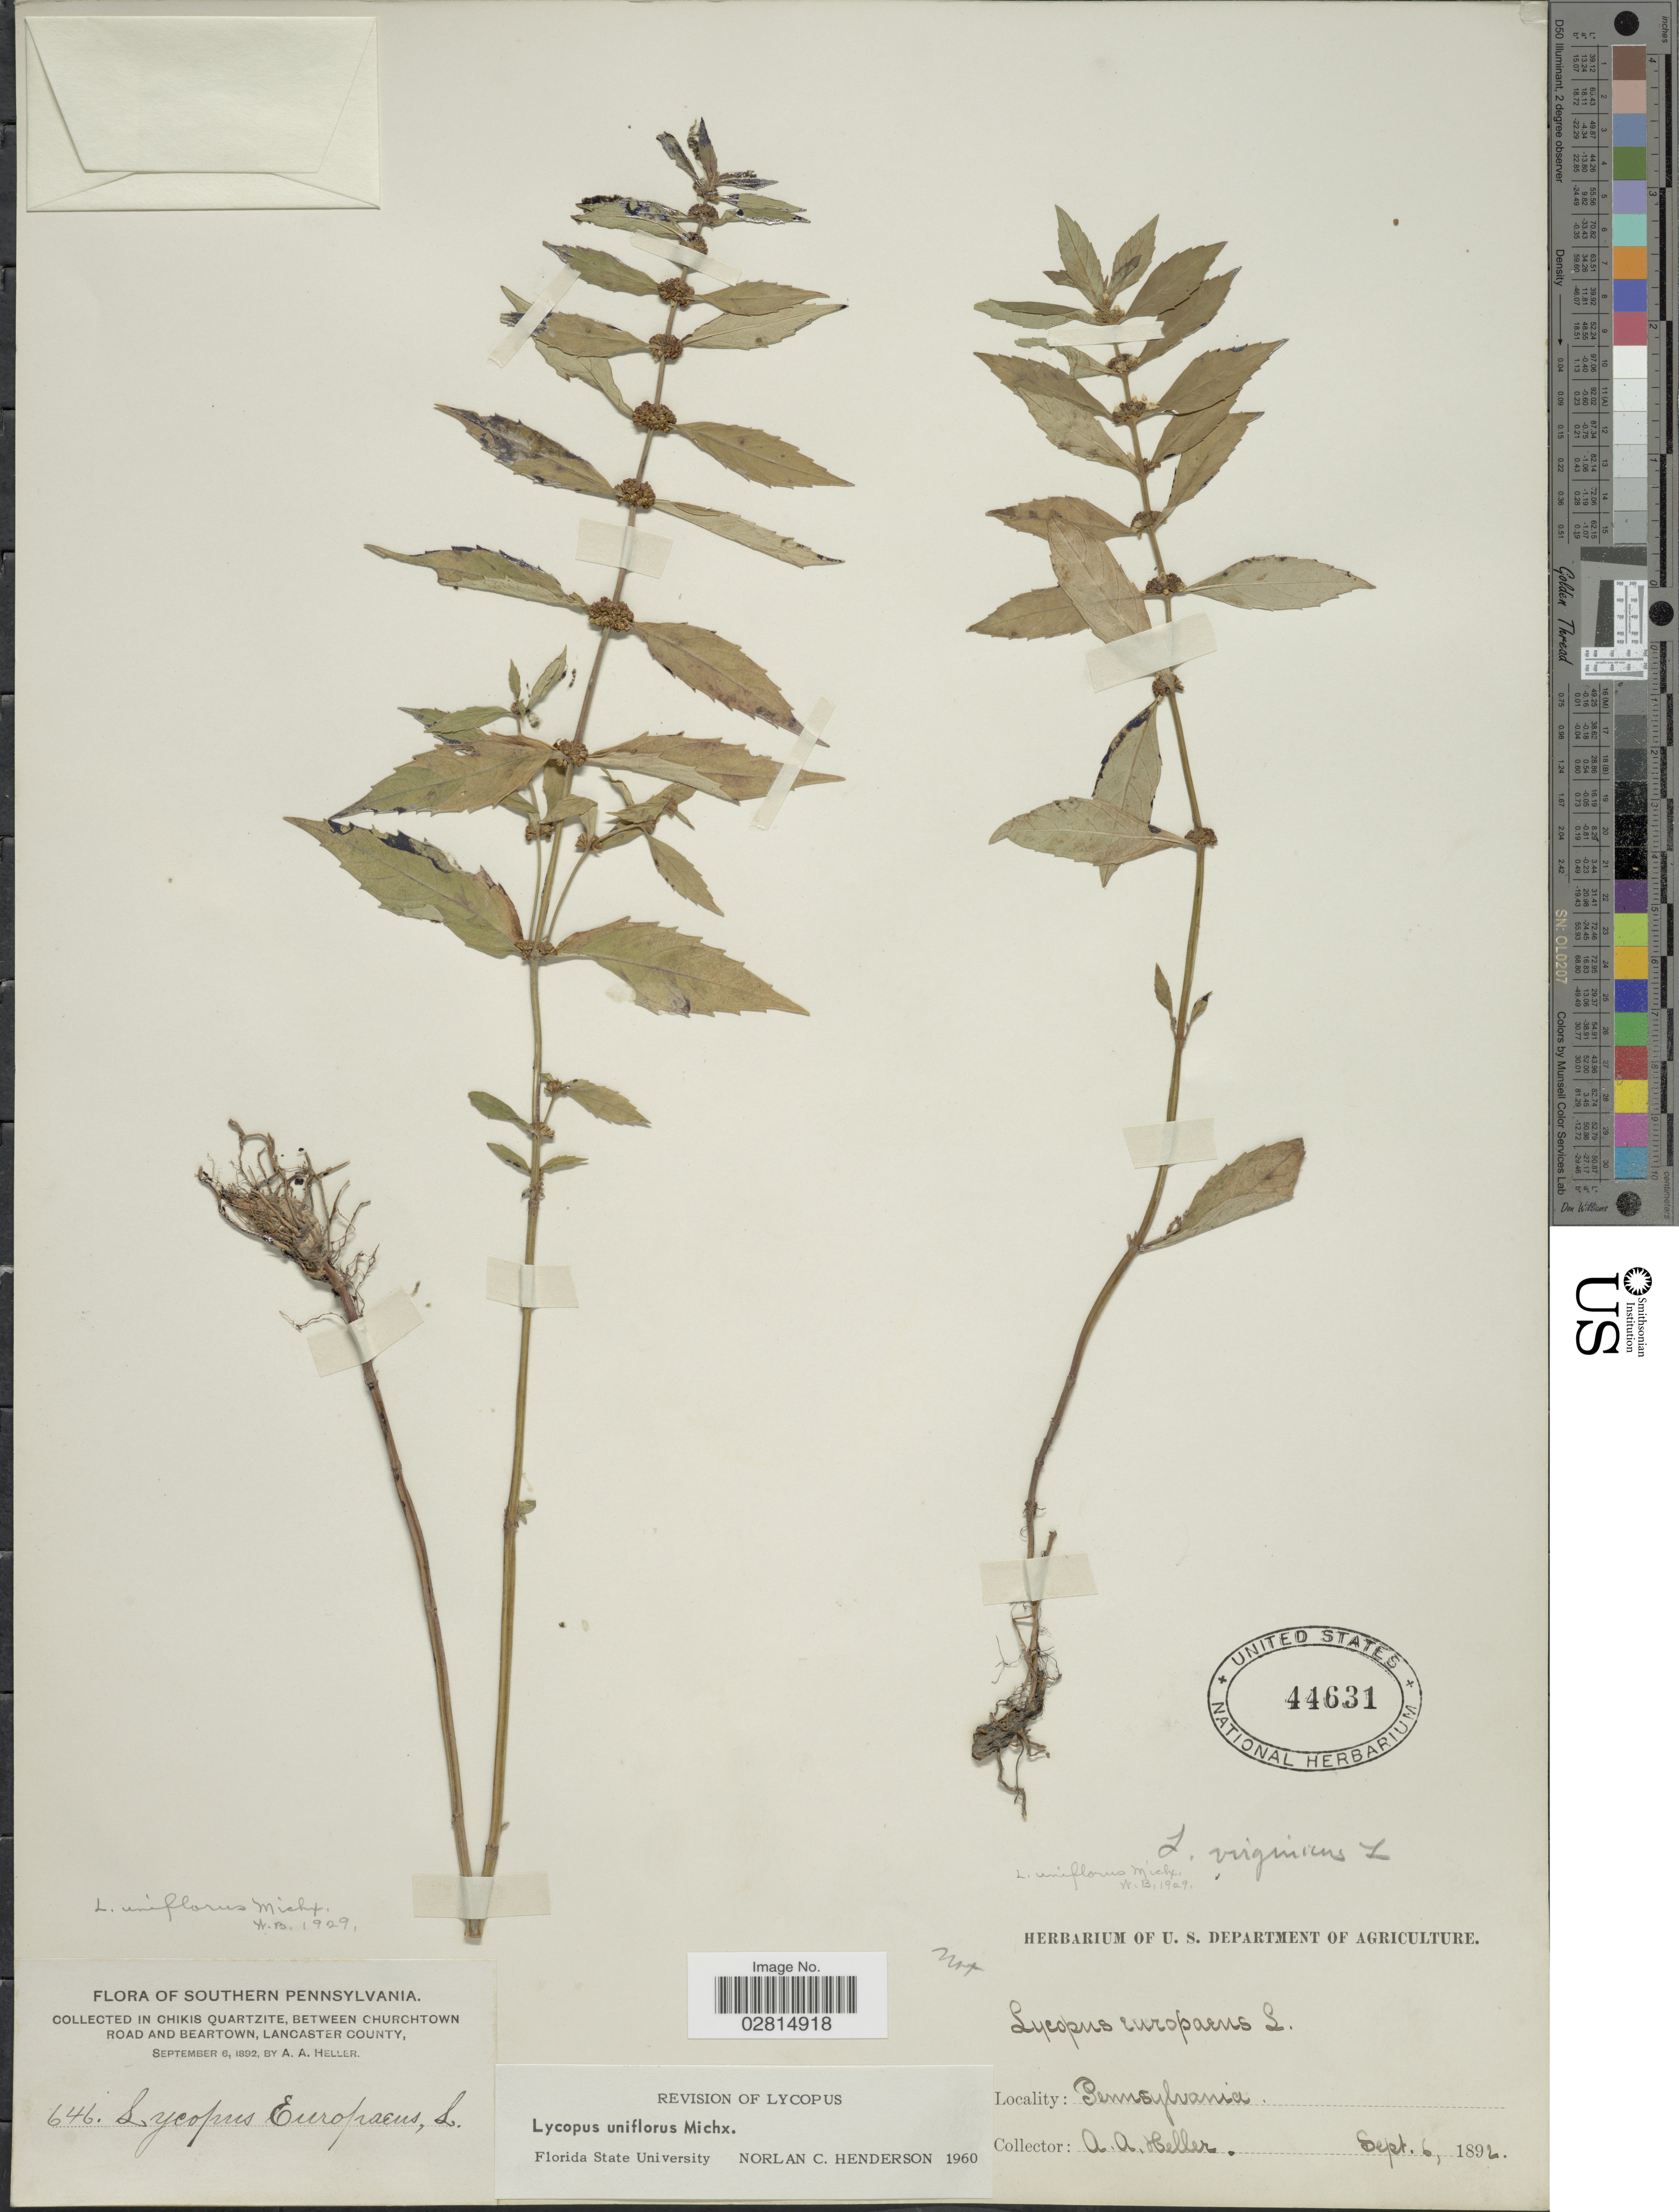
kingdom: Plantae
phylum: Tracheophyta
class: Magnoliopsida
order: Lamiales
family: Lamiaceae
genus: Lycopus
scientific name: Lycopus uniflorus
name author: Michx.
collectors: A. A. Heller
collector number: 646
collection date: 1892-09-06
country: United States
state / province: Pennsylvania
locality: Chikis Quartzite, between Churchtown Road and Beartown, Lancaster County.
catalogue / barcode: US 44631